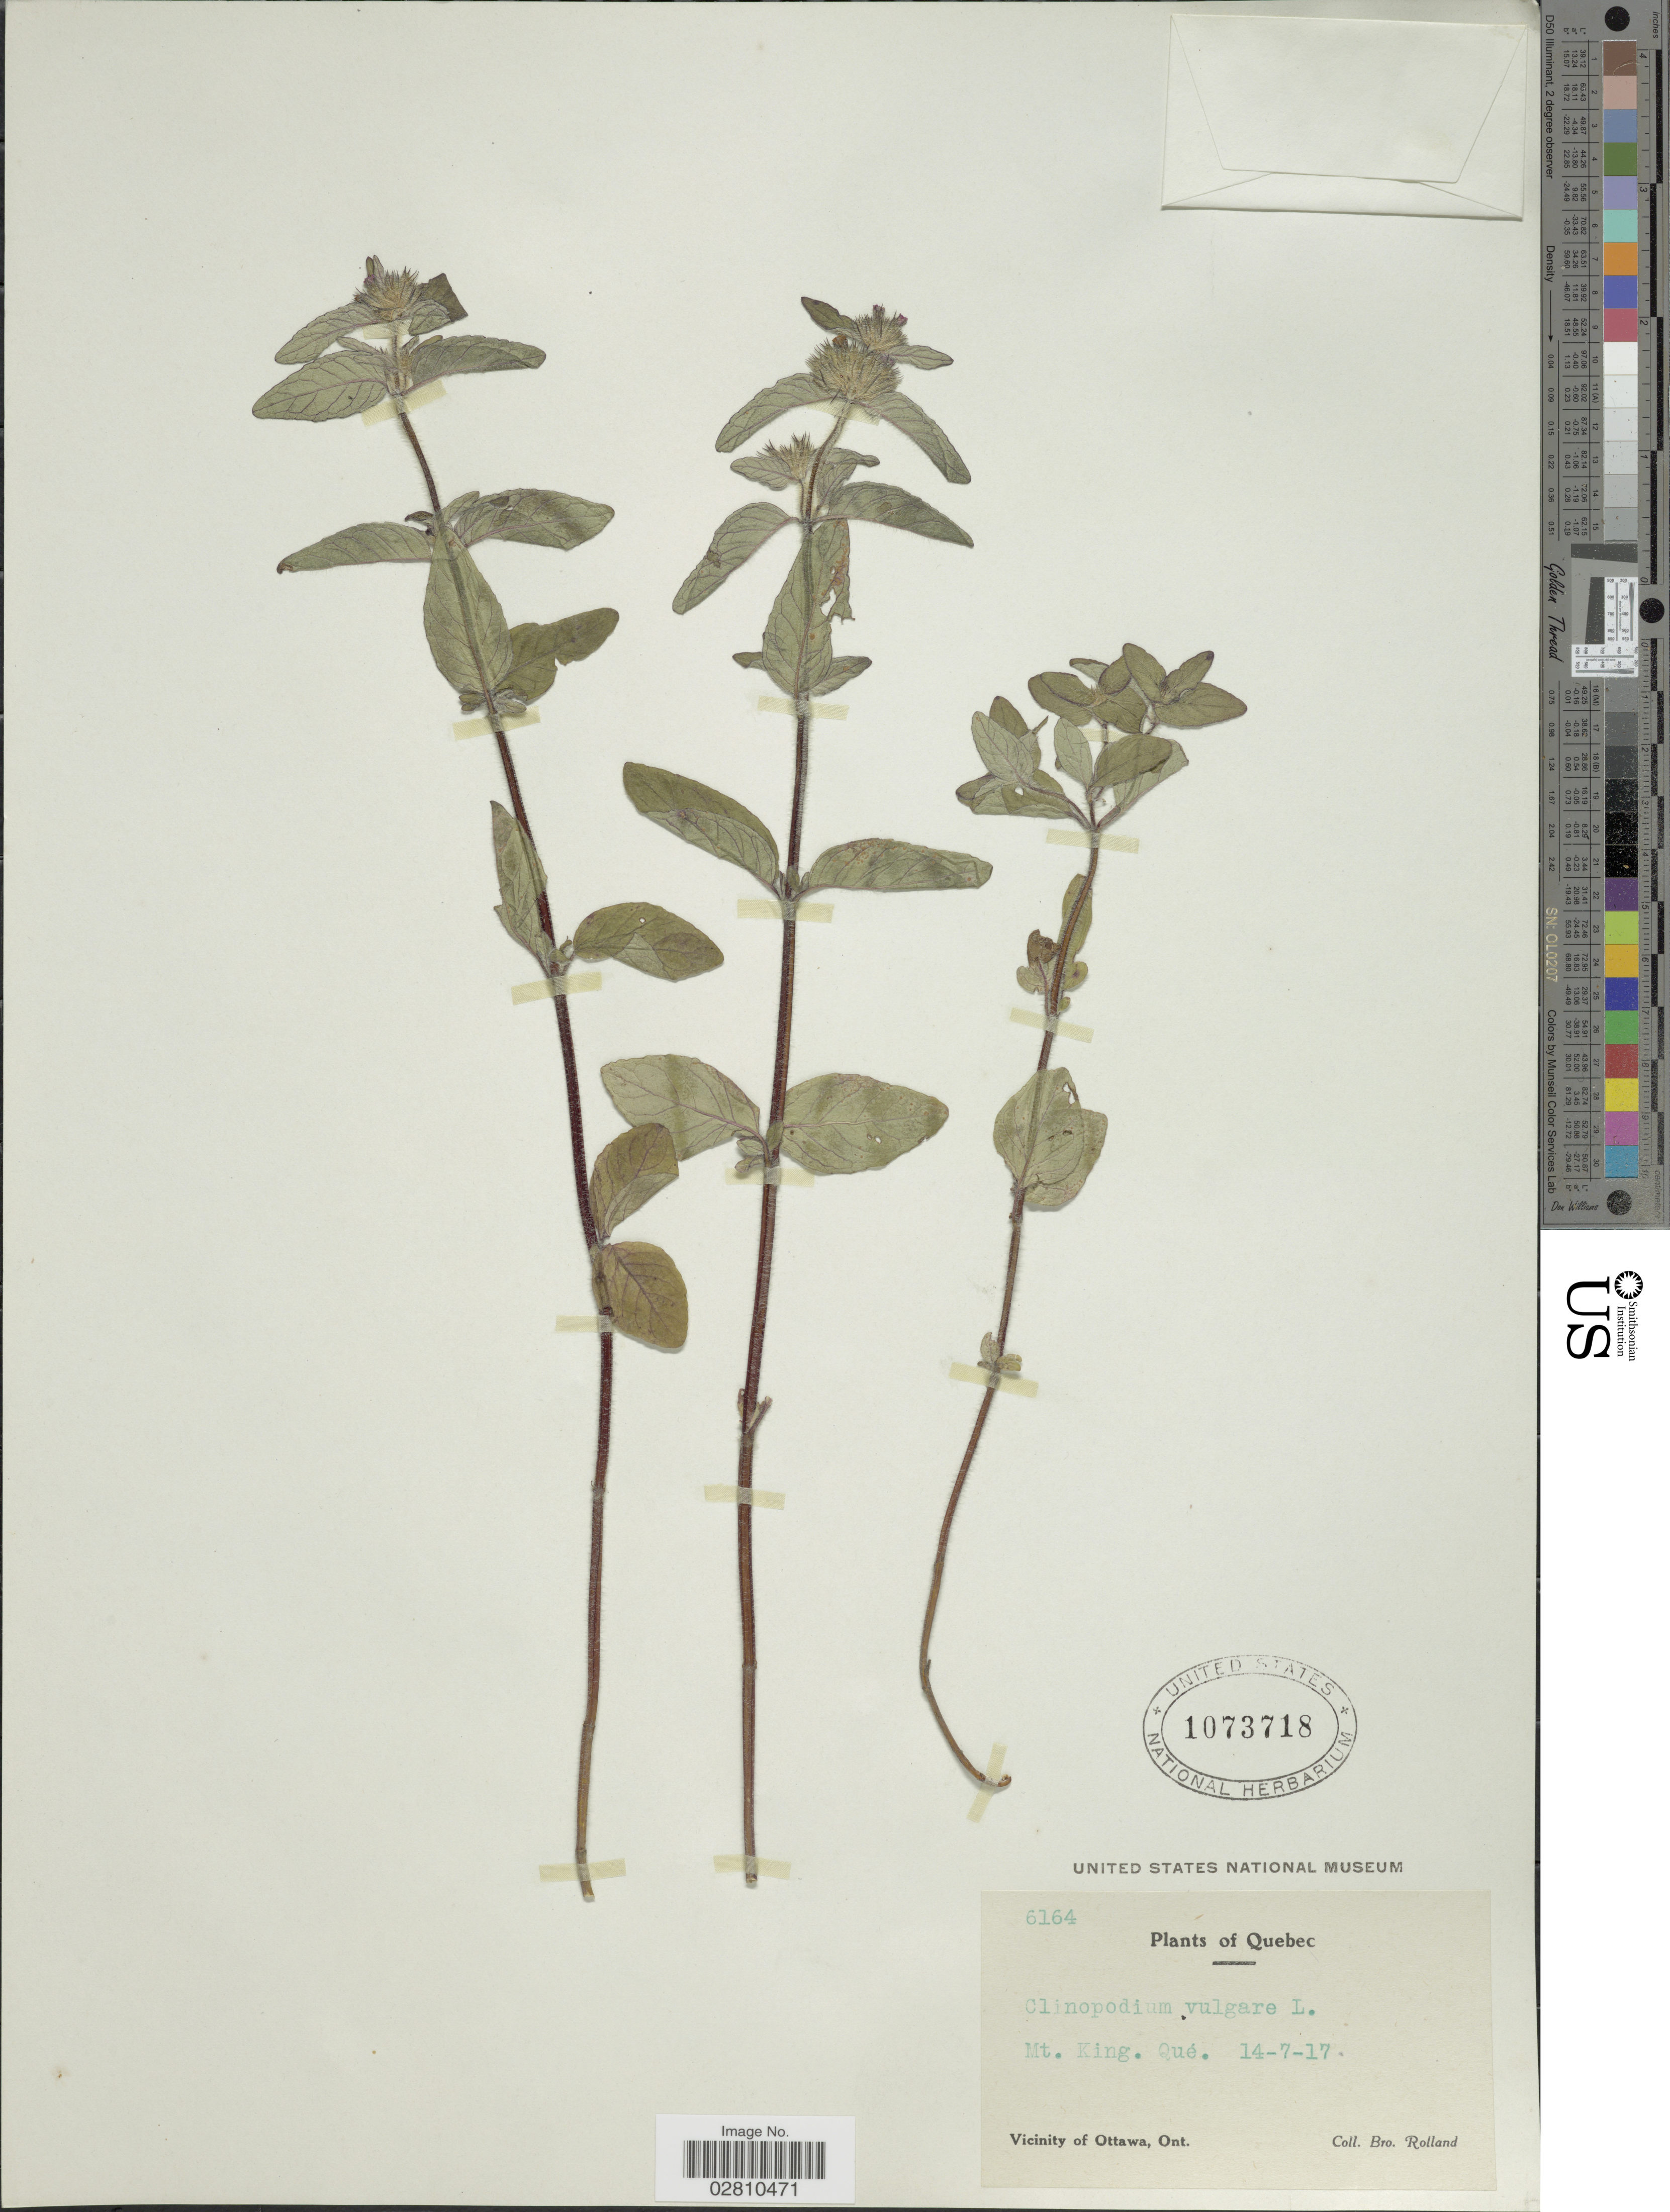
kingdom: Plantae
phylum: Tracheophyta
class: Magnoliopsida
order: Lamiales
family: Lamiaceae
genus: Clinopodium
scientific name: Clinopodium vulgare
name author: L.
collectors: B. Rolland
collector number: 6164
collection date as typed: Transcribed d/m/y: 14/7/17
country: Canada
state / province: Quebec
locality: Mt. King, Qué.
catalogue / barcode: US 1073718